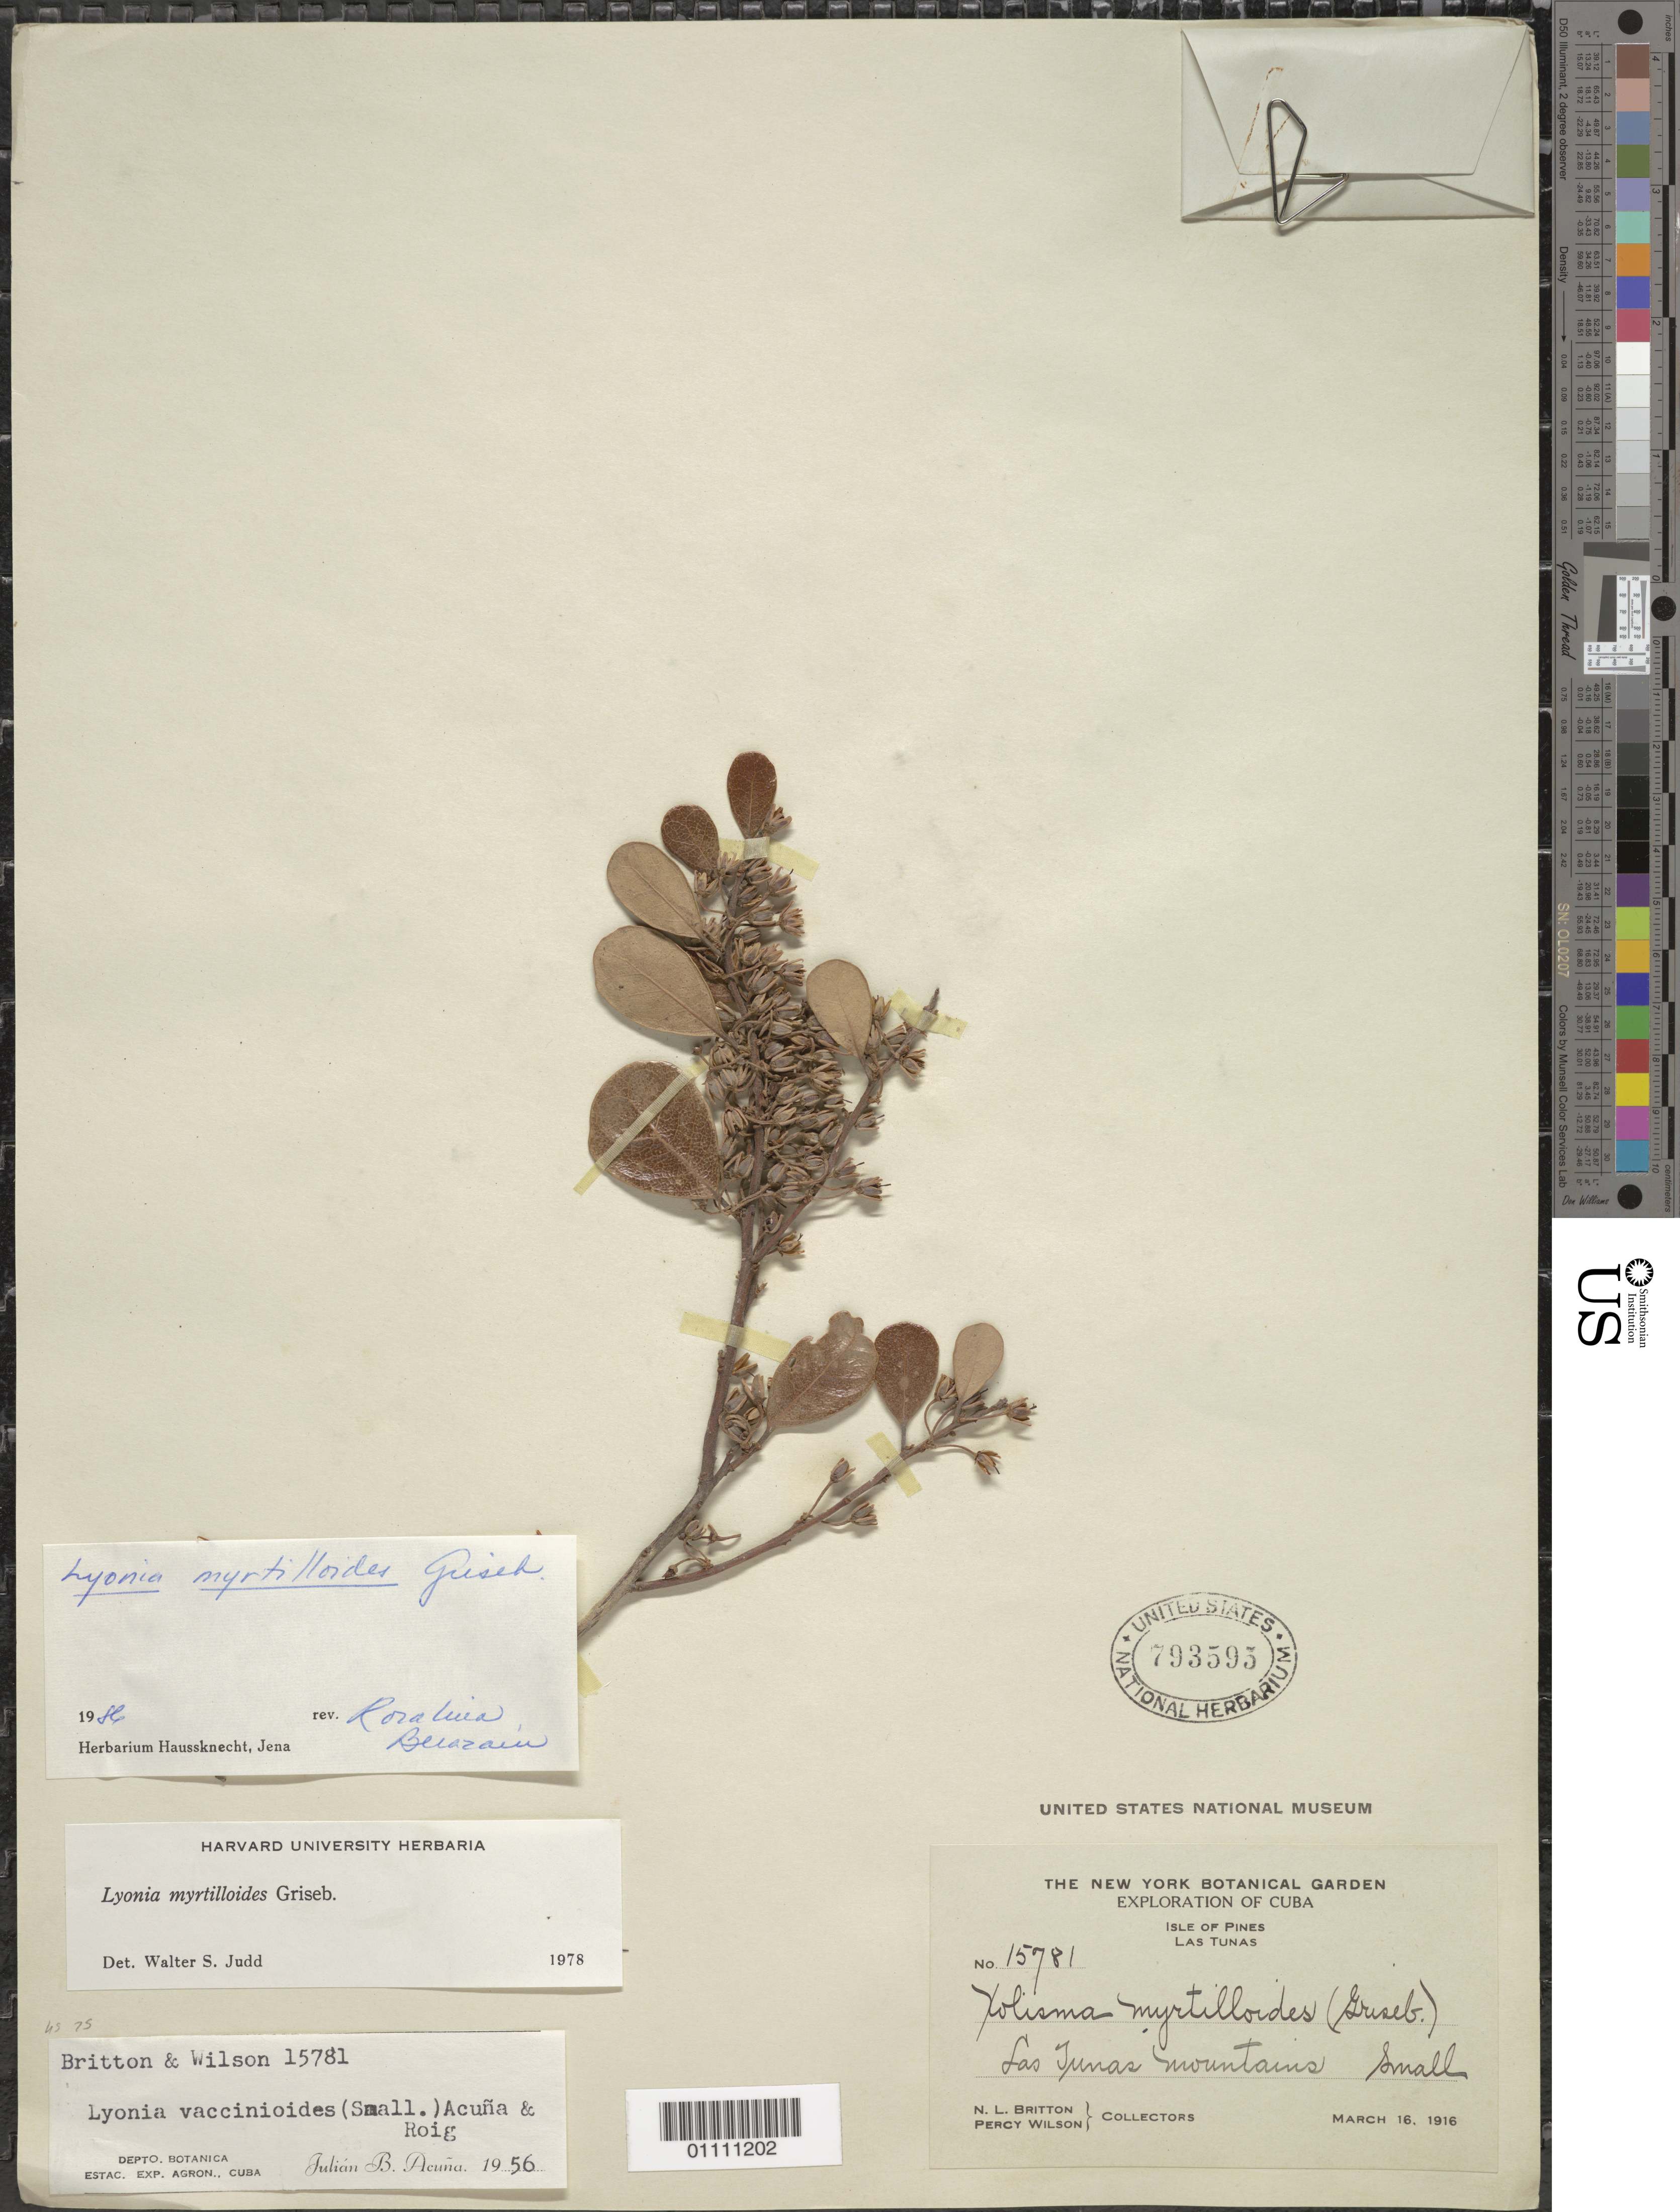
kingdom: Plantae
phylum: Tracheophyta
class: Magnoliopsida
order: Ericales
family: Ericaceae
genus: Lyonia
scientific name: Lyonia myrtilloides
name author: Griseb.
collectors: N. Britton & P. Wilson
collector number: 15781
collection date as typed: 16 Mar 1916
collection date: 1916-03-16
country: Cuba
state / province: Isla de La Juventud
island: Isla de la Juventud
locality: Las Tunas, Las Tunas mountains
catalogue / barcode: US 793595